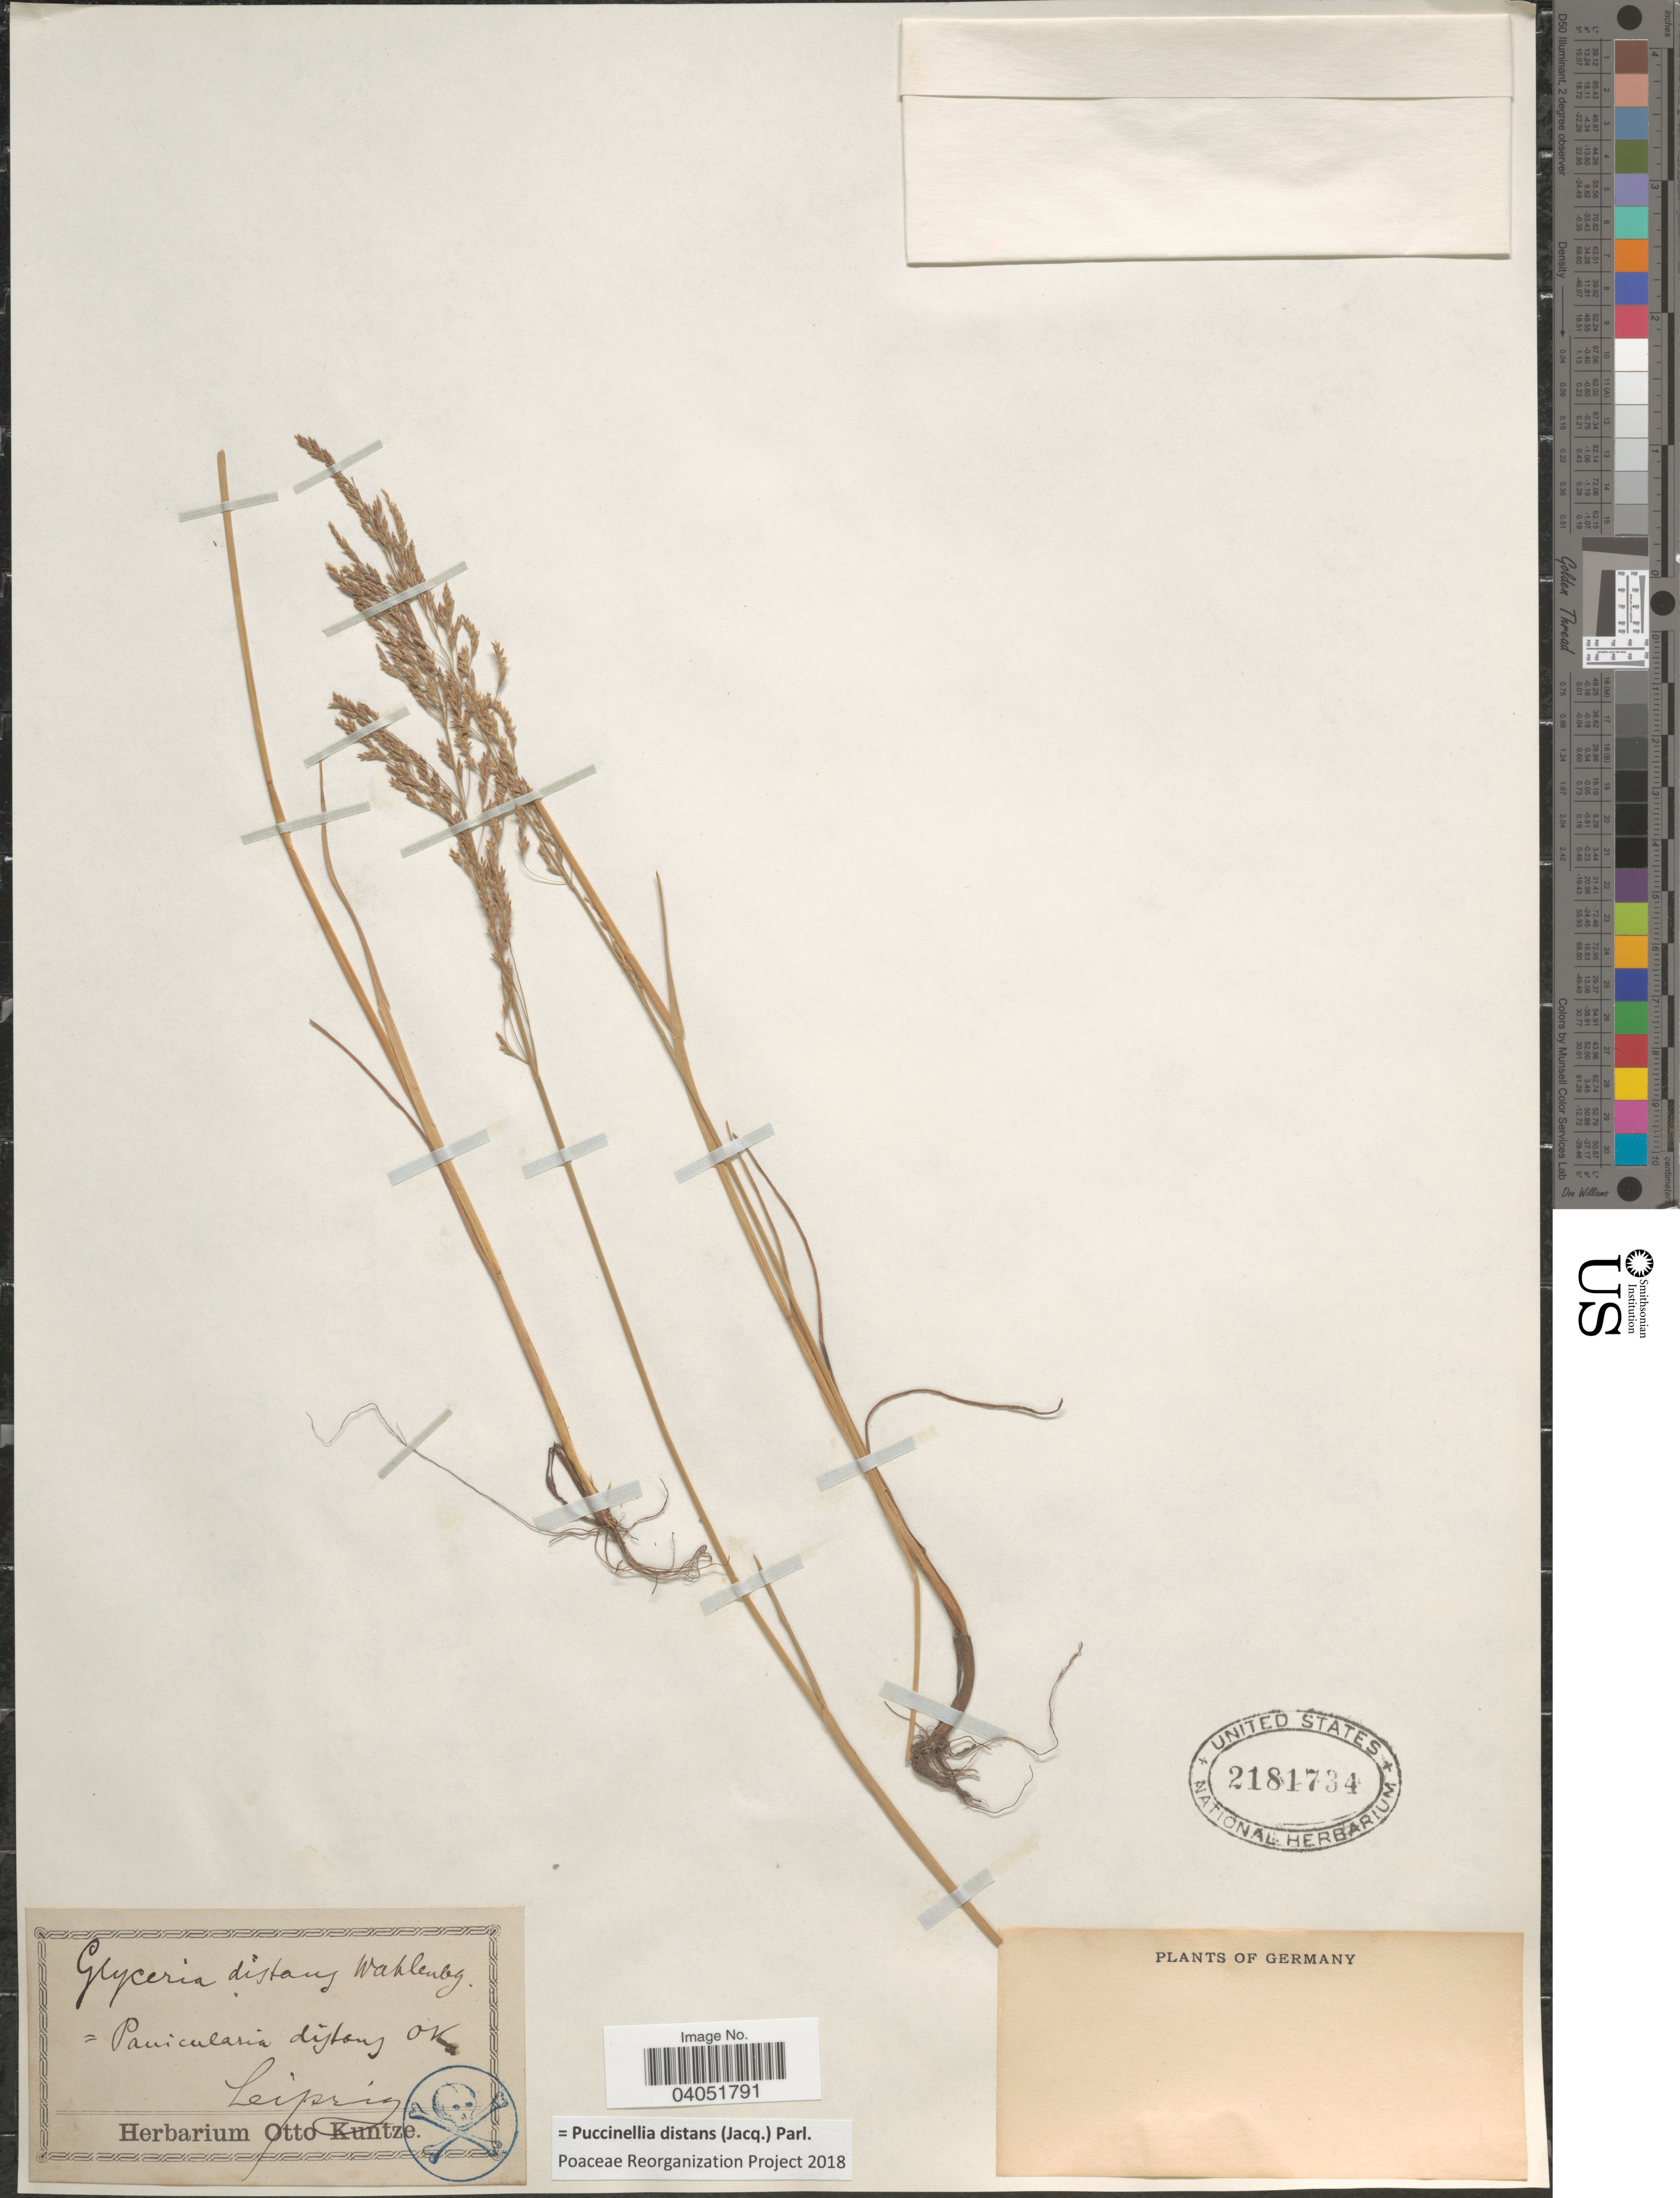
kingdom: Plantae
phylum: Tracheophyta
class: Liliopsida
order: Poales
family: Poaceae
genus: Puccinellia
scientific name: Puccinellia distans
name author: (Jacq.) Parl.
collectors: ex herb. Otto Kuntze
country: Germany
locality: Leipzig.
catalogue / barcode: US 2181734